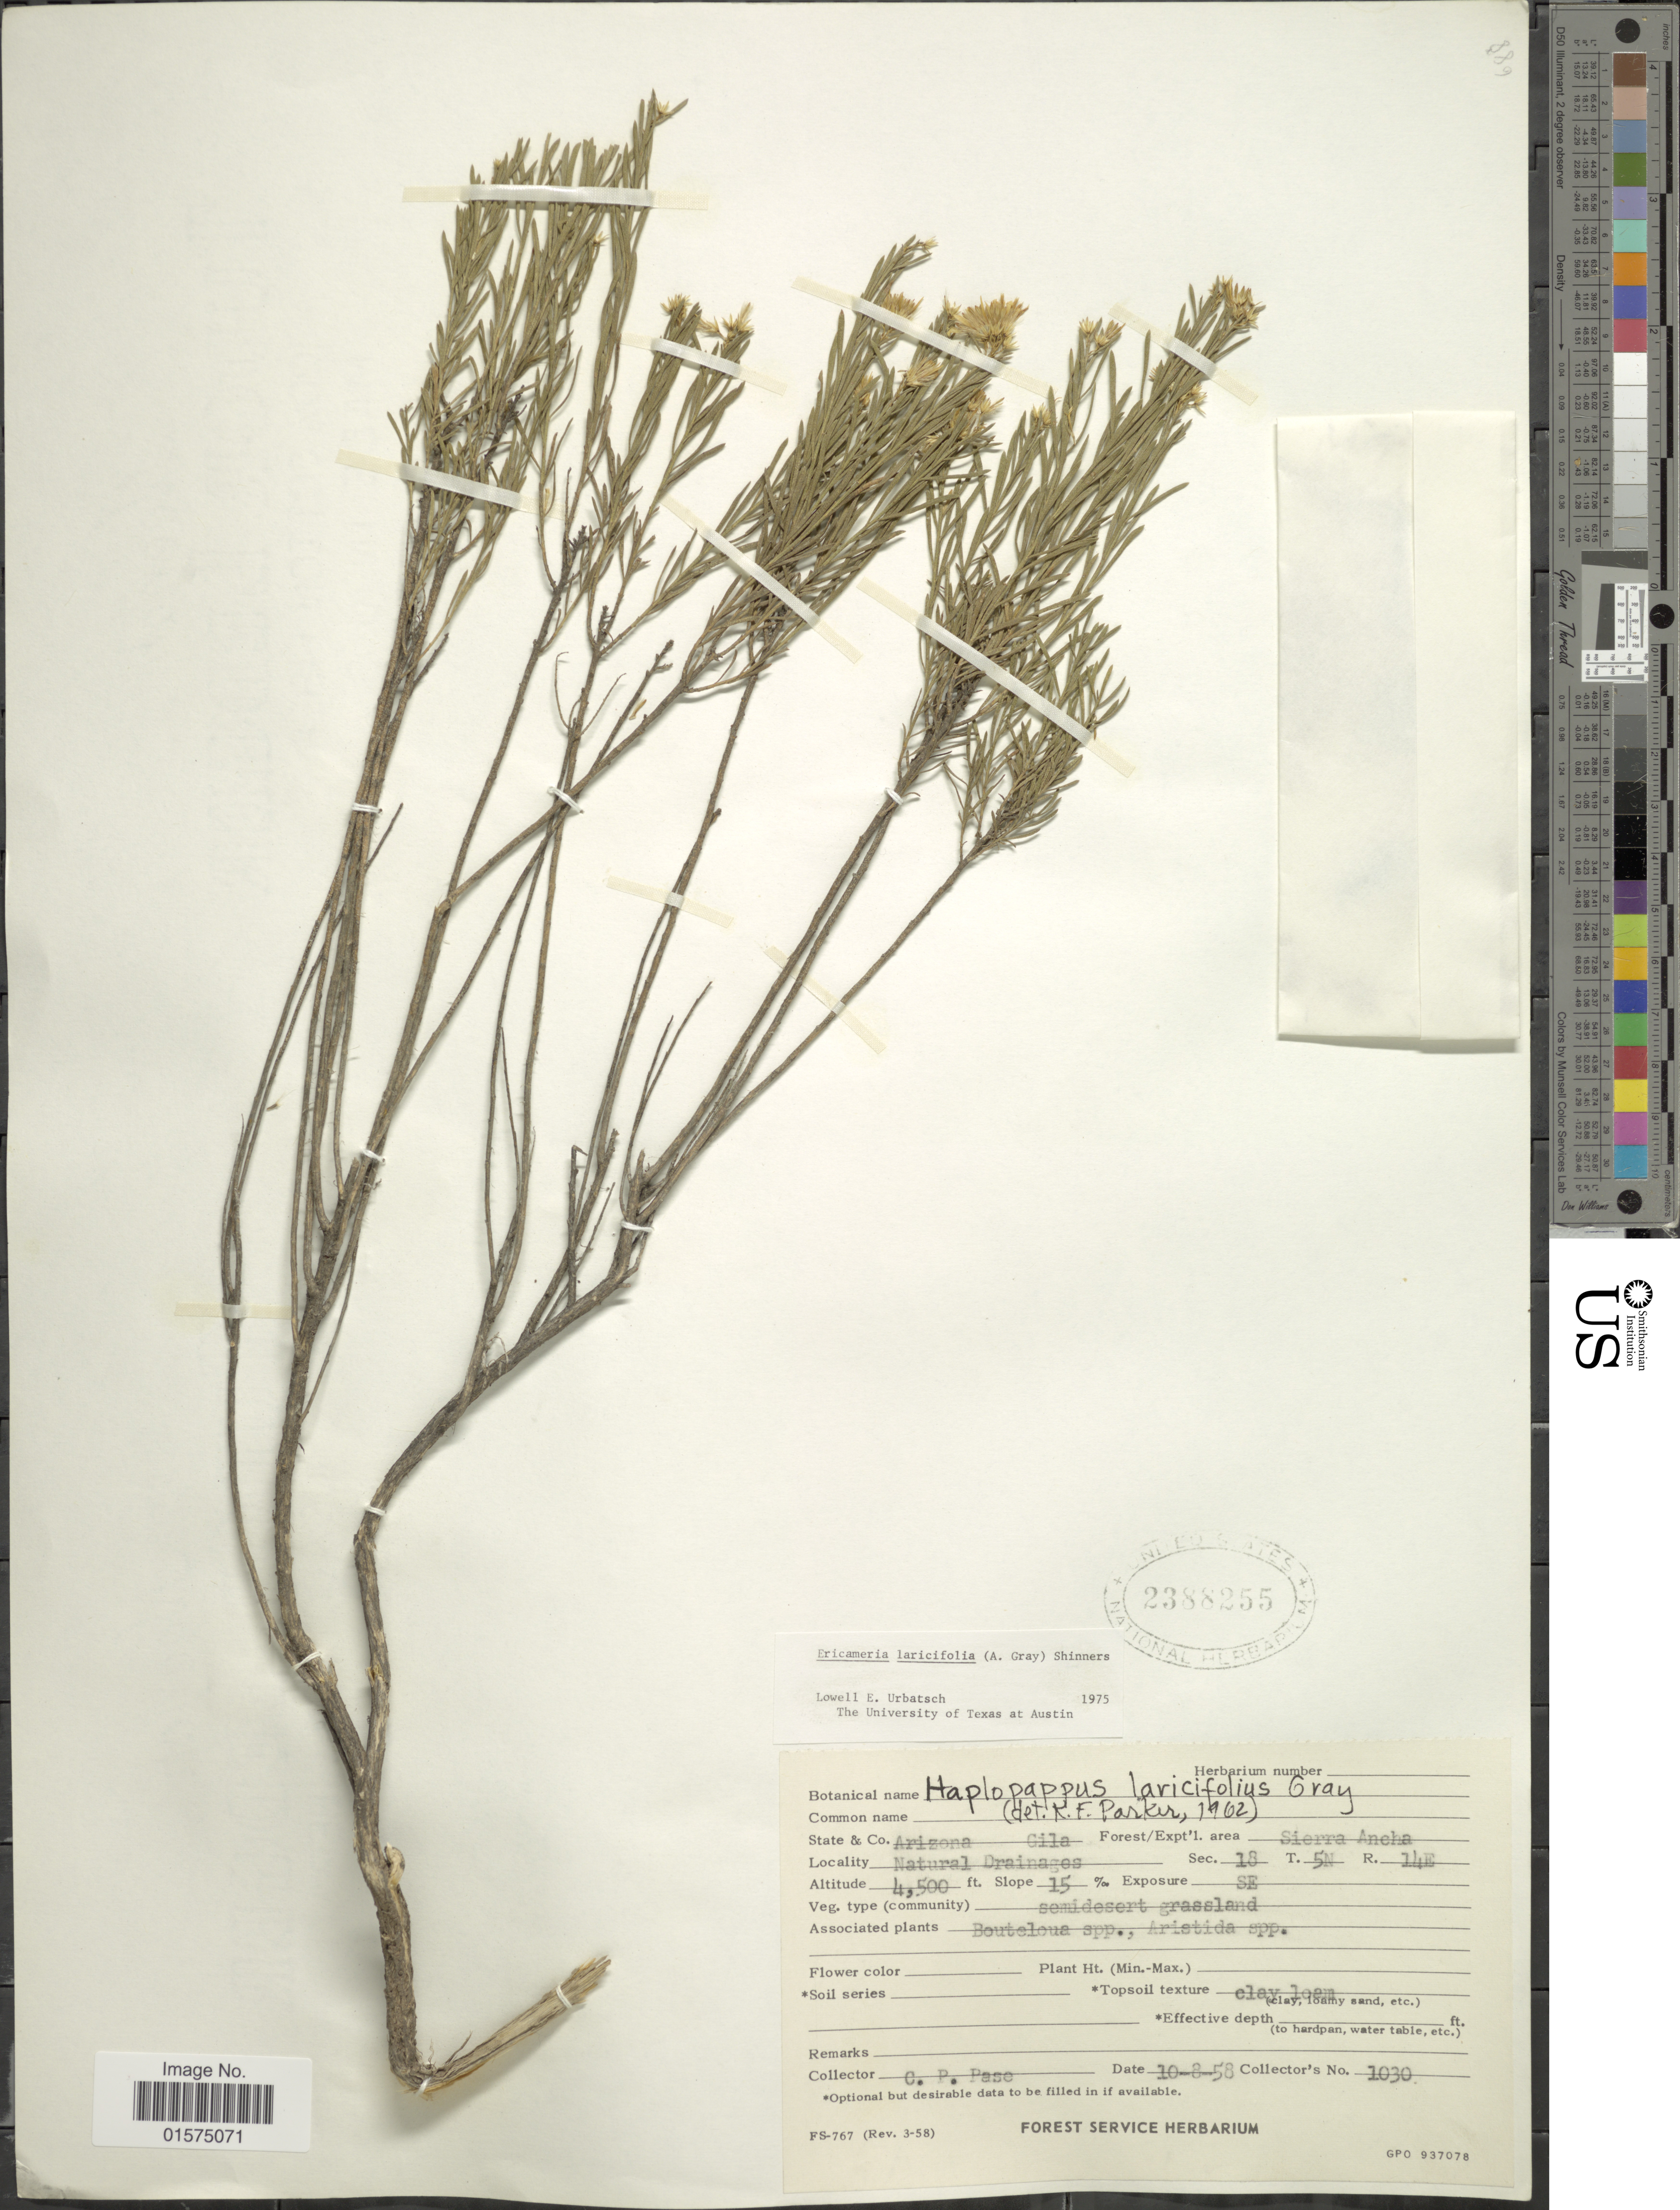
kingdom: Plantae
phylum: Tracheophyta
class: Magnoliopsida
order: Asterales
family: Asteraceae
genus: Ericameria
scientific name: Ericameria laricifolia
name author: (A. Gray) Shinners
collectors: C. P. Pase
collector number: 1030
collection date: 1958-10-08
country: United States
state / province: Arizona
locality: Gila Co. Sierra Aneha. Natural Drainages. Sec. 18 T. 5N R. 14E. Slope 15. Exposure SE.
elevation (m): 1372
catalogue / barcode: US 2388255